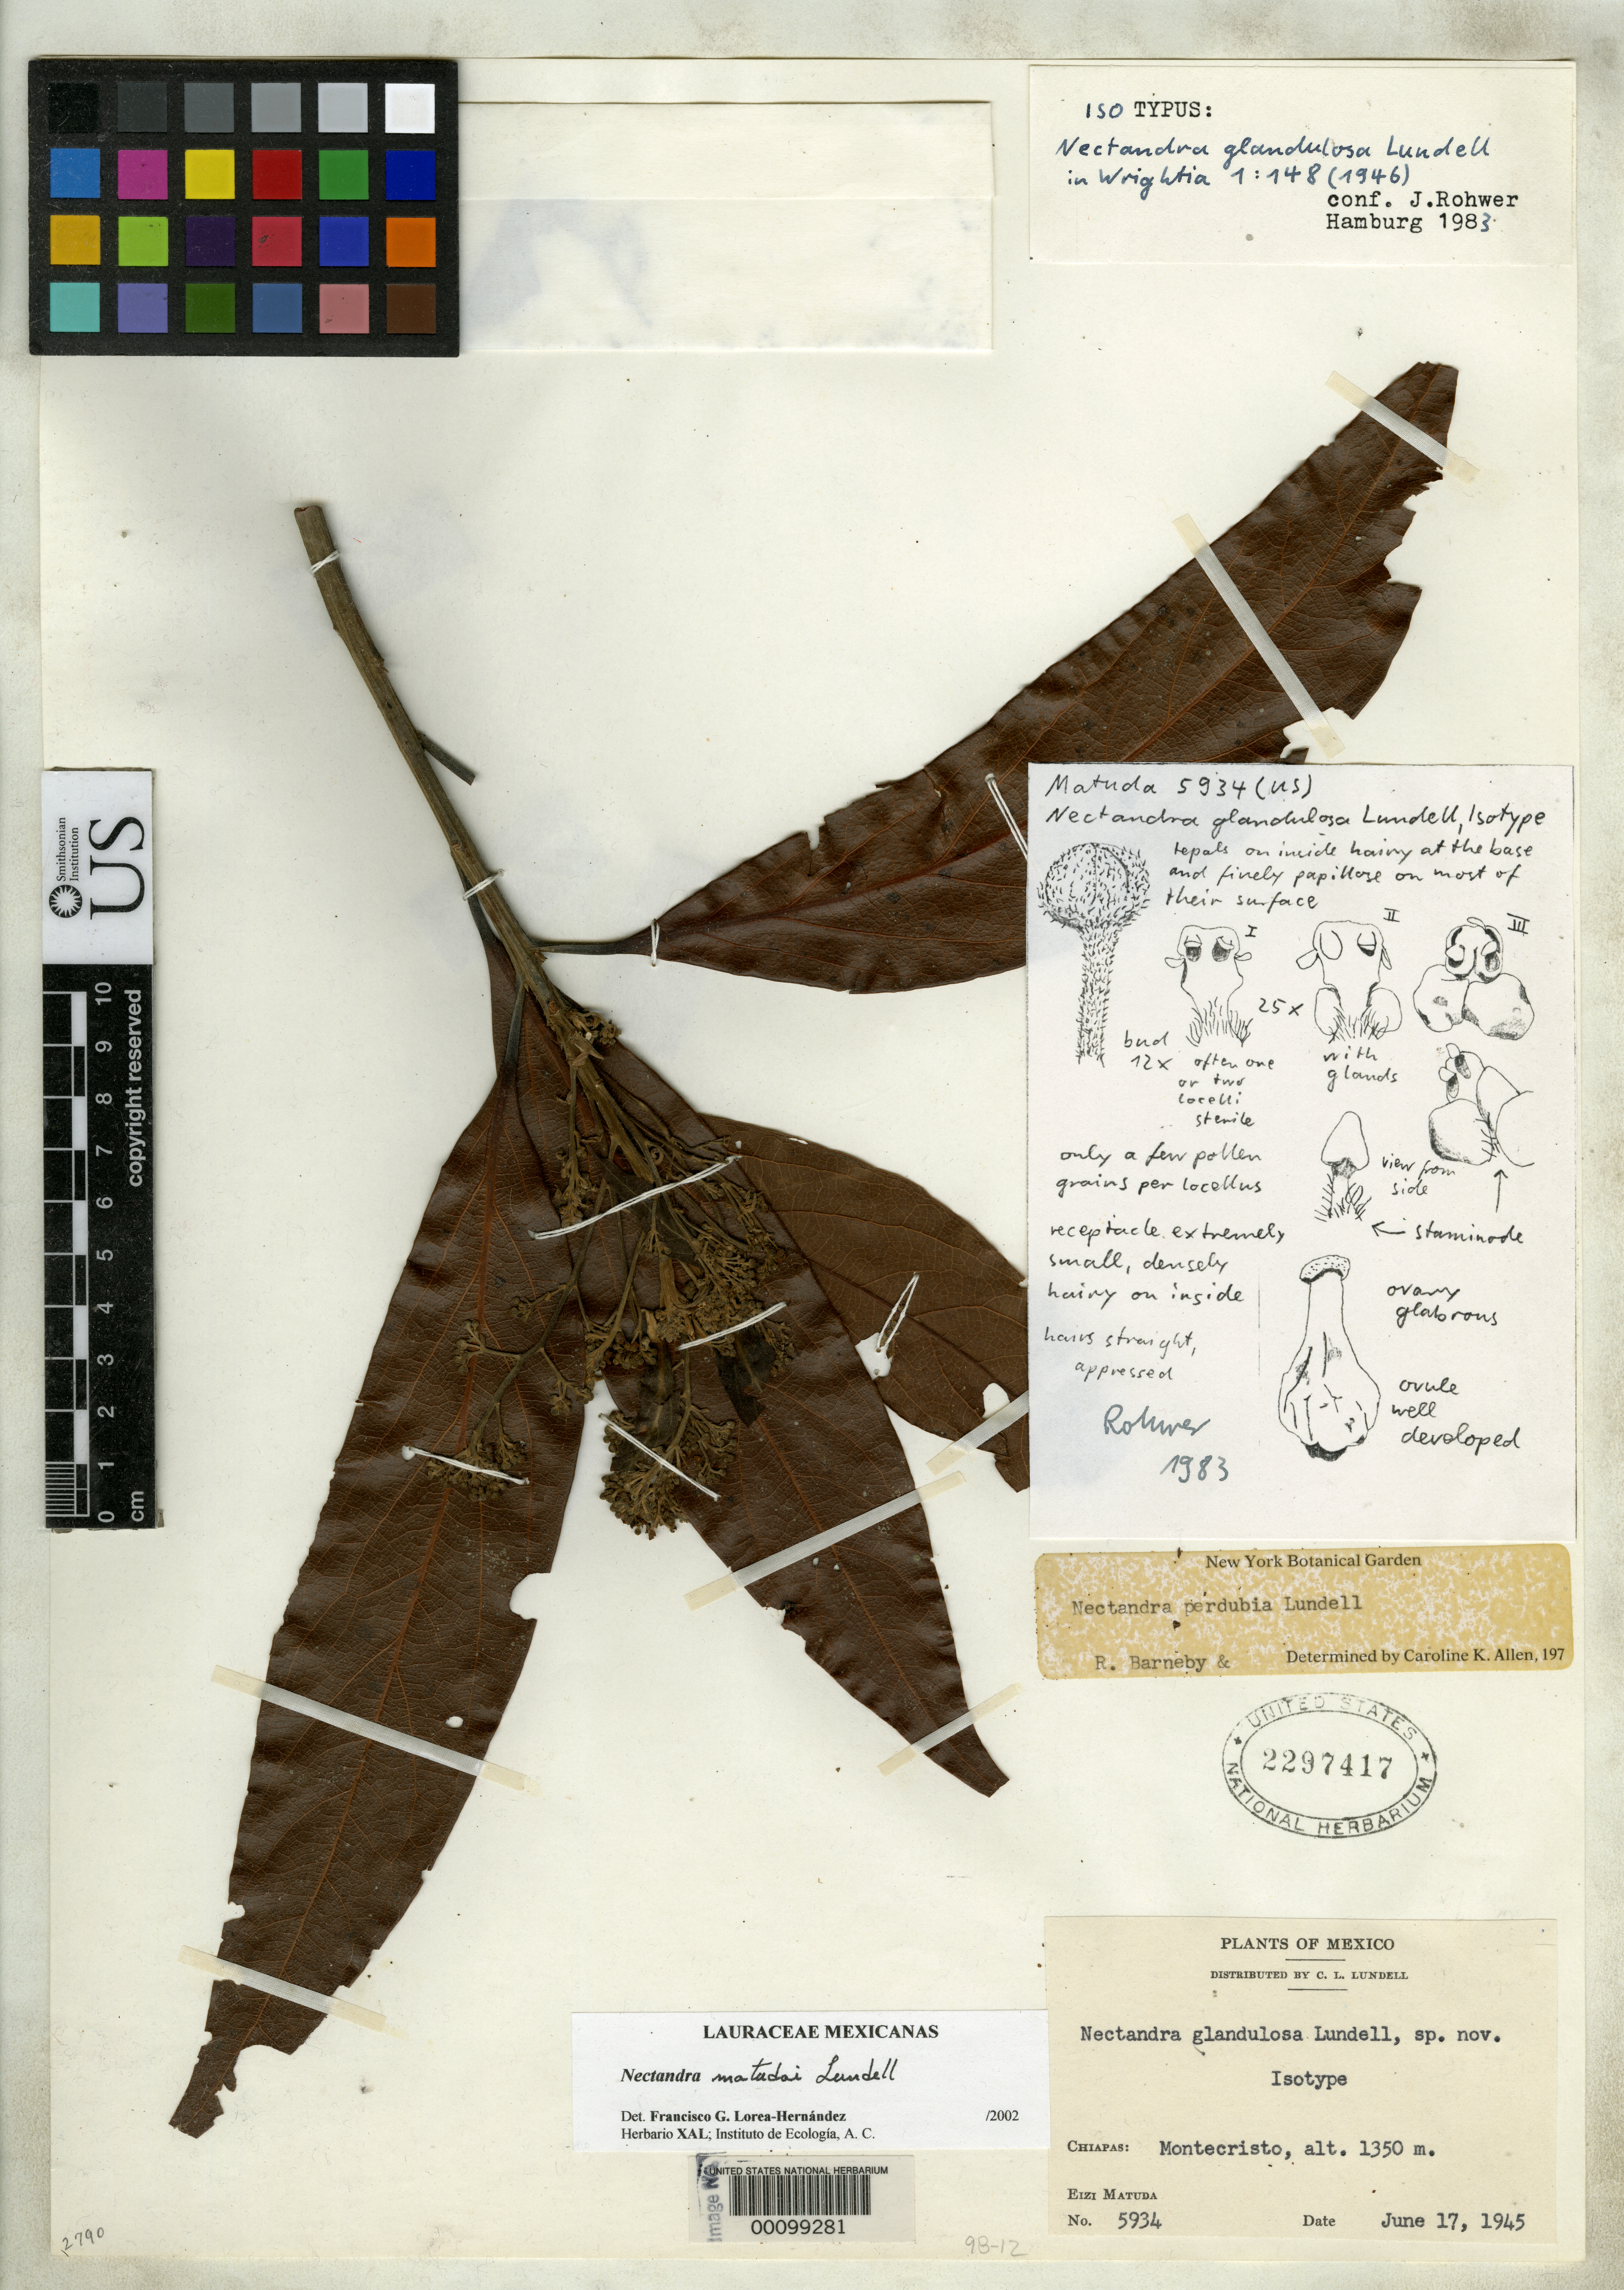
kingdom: Plantae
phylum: Tracheophyta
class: Magnoliopsida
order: Laurales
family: Lauraceae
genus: Nectandra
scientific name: Nectandra glandulosa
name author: Lundell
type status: Isotype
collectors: E. Matuda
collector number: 5934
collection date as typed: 17 Jan 1945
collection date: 1945-01-17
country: Mexico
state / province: Chiapas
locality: Montecristo.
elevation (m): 1350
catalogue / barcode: US 2297417